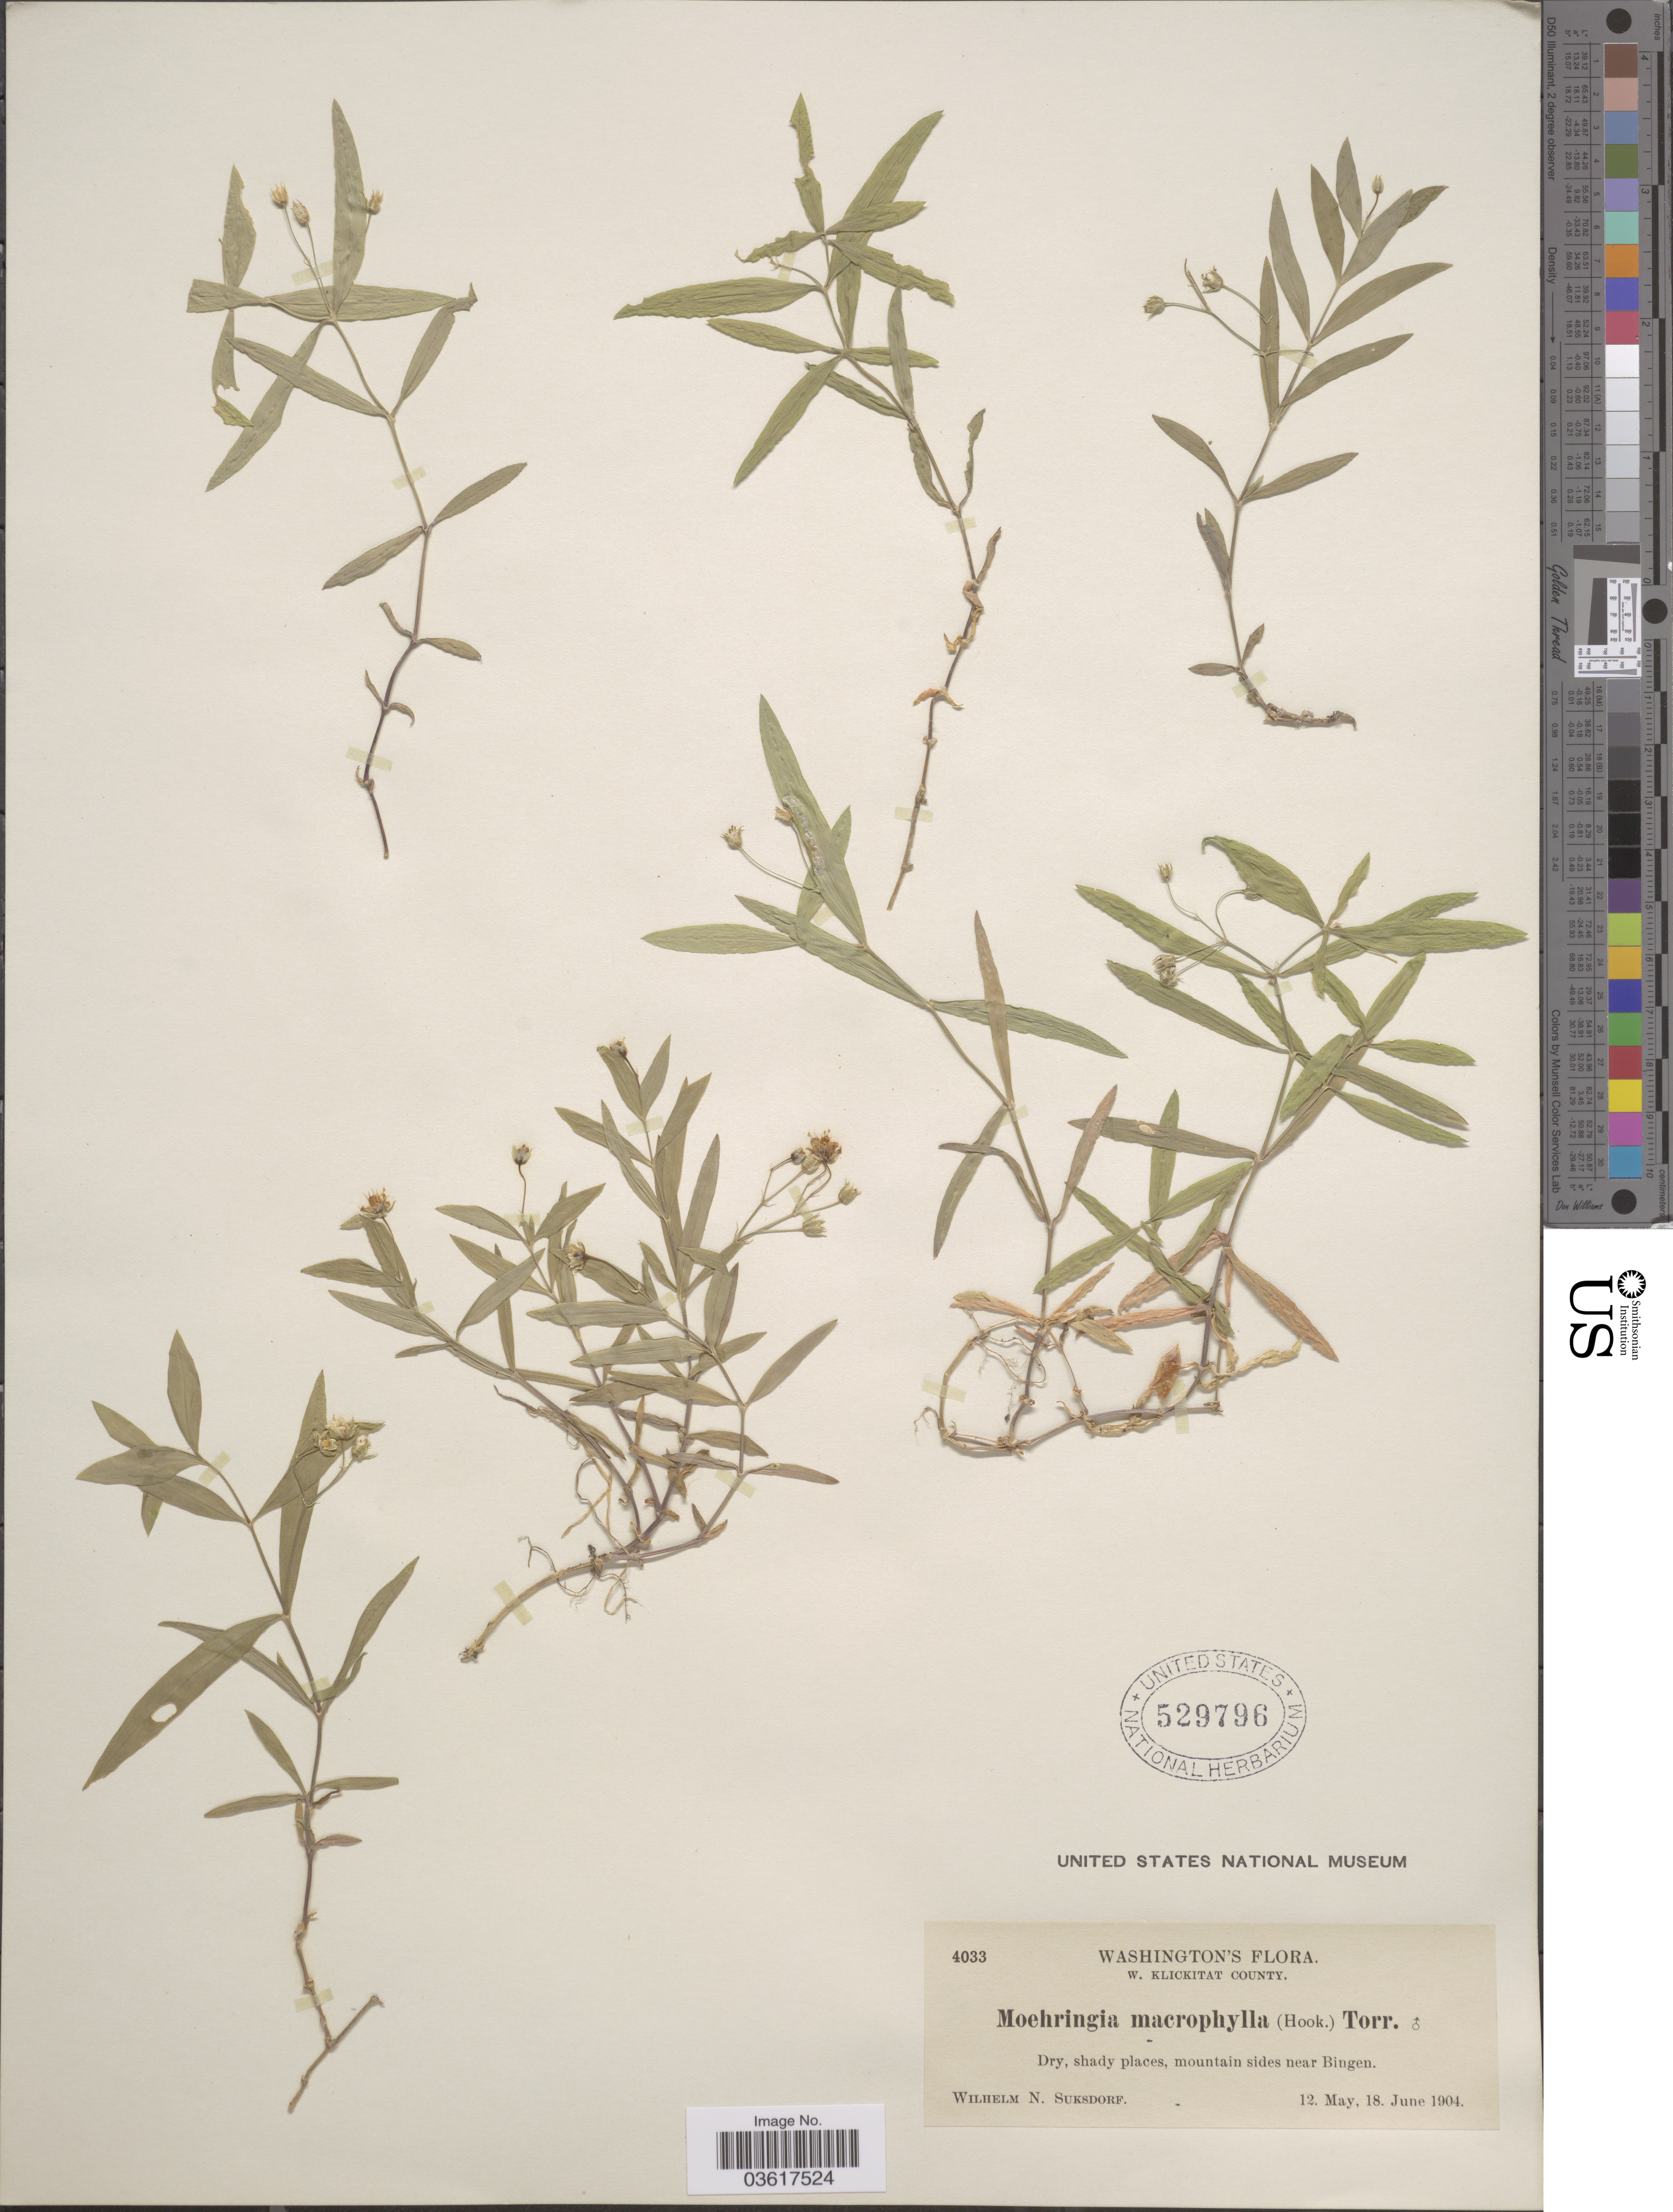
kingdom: Plantae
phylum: Tracheophyta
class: Magnoliopsida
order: Caryophyllales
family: Caryophyllaceae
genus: Moehringia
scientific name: Moehringia macrophylla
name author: (Hook.) Fenzl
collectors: W. N. Suksdorf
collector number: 4033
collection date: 1904-05-12/1904-06-18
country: United States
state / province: Washington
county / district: Klickitat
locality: W. Klickitat County. Dry, shady places, mountain sides near Bingen.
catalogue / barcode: US 529796